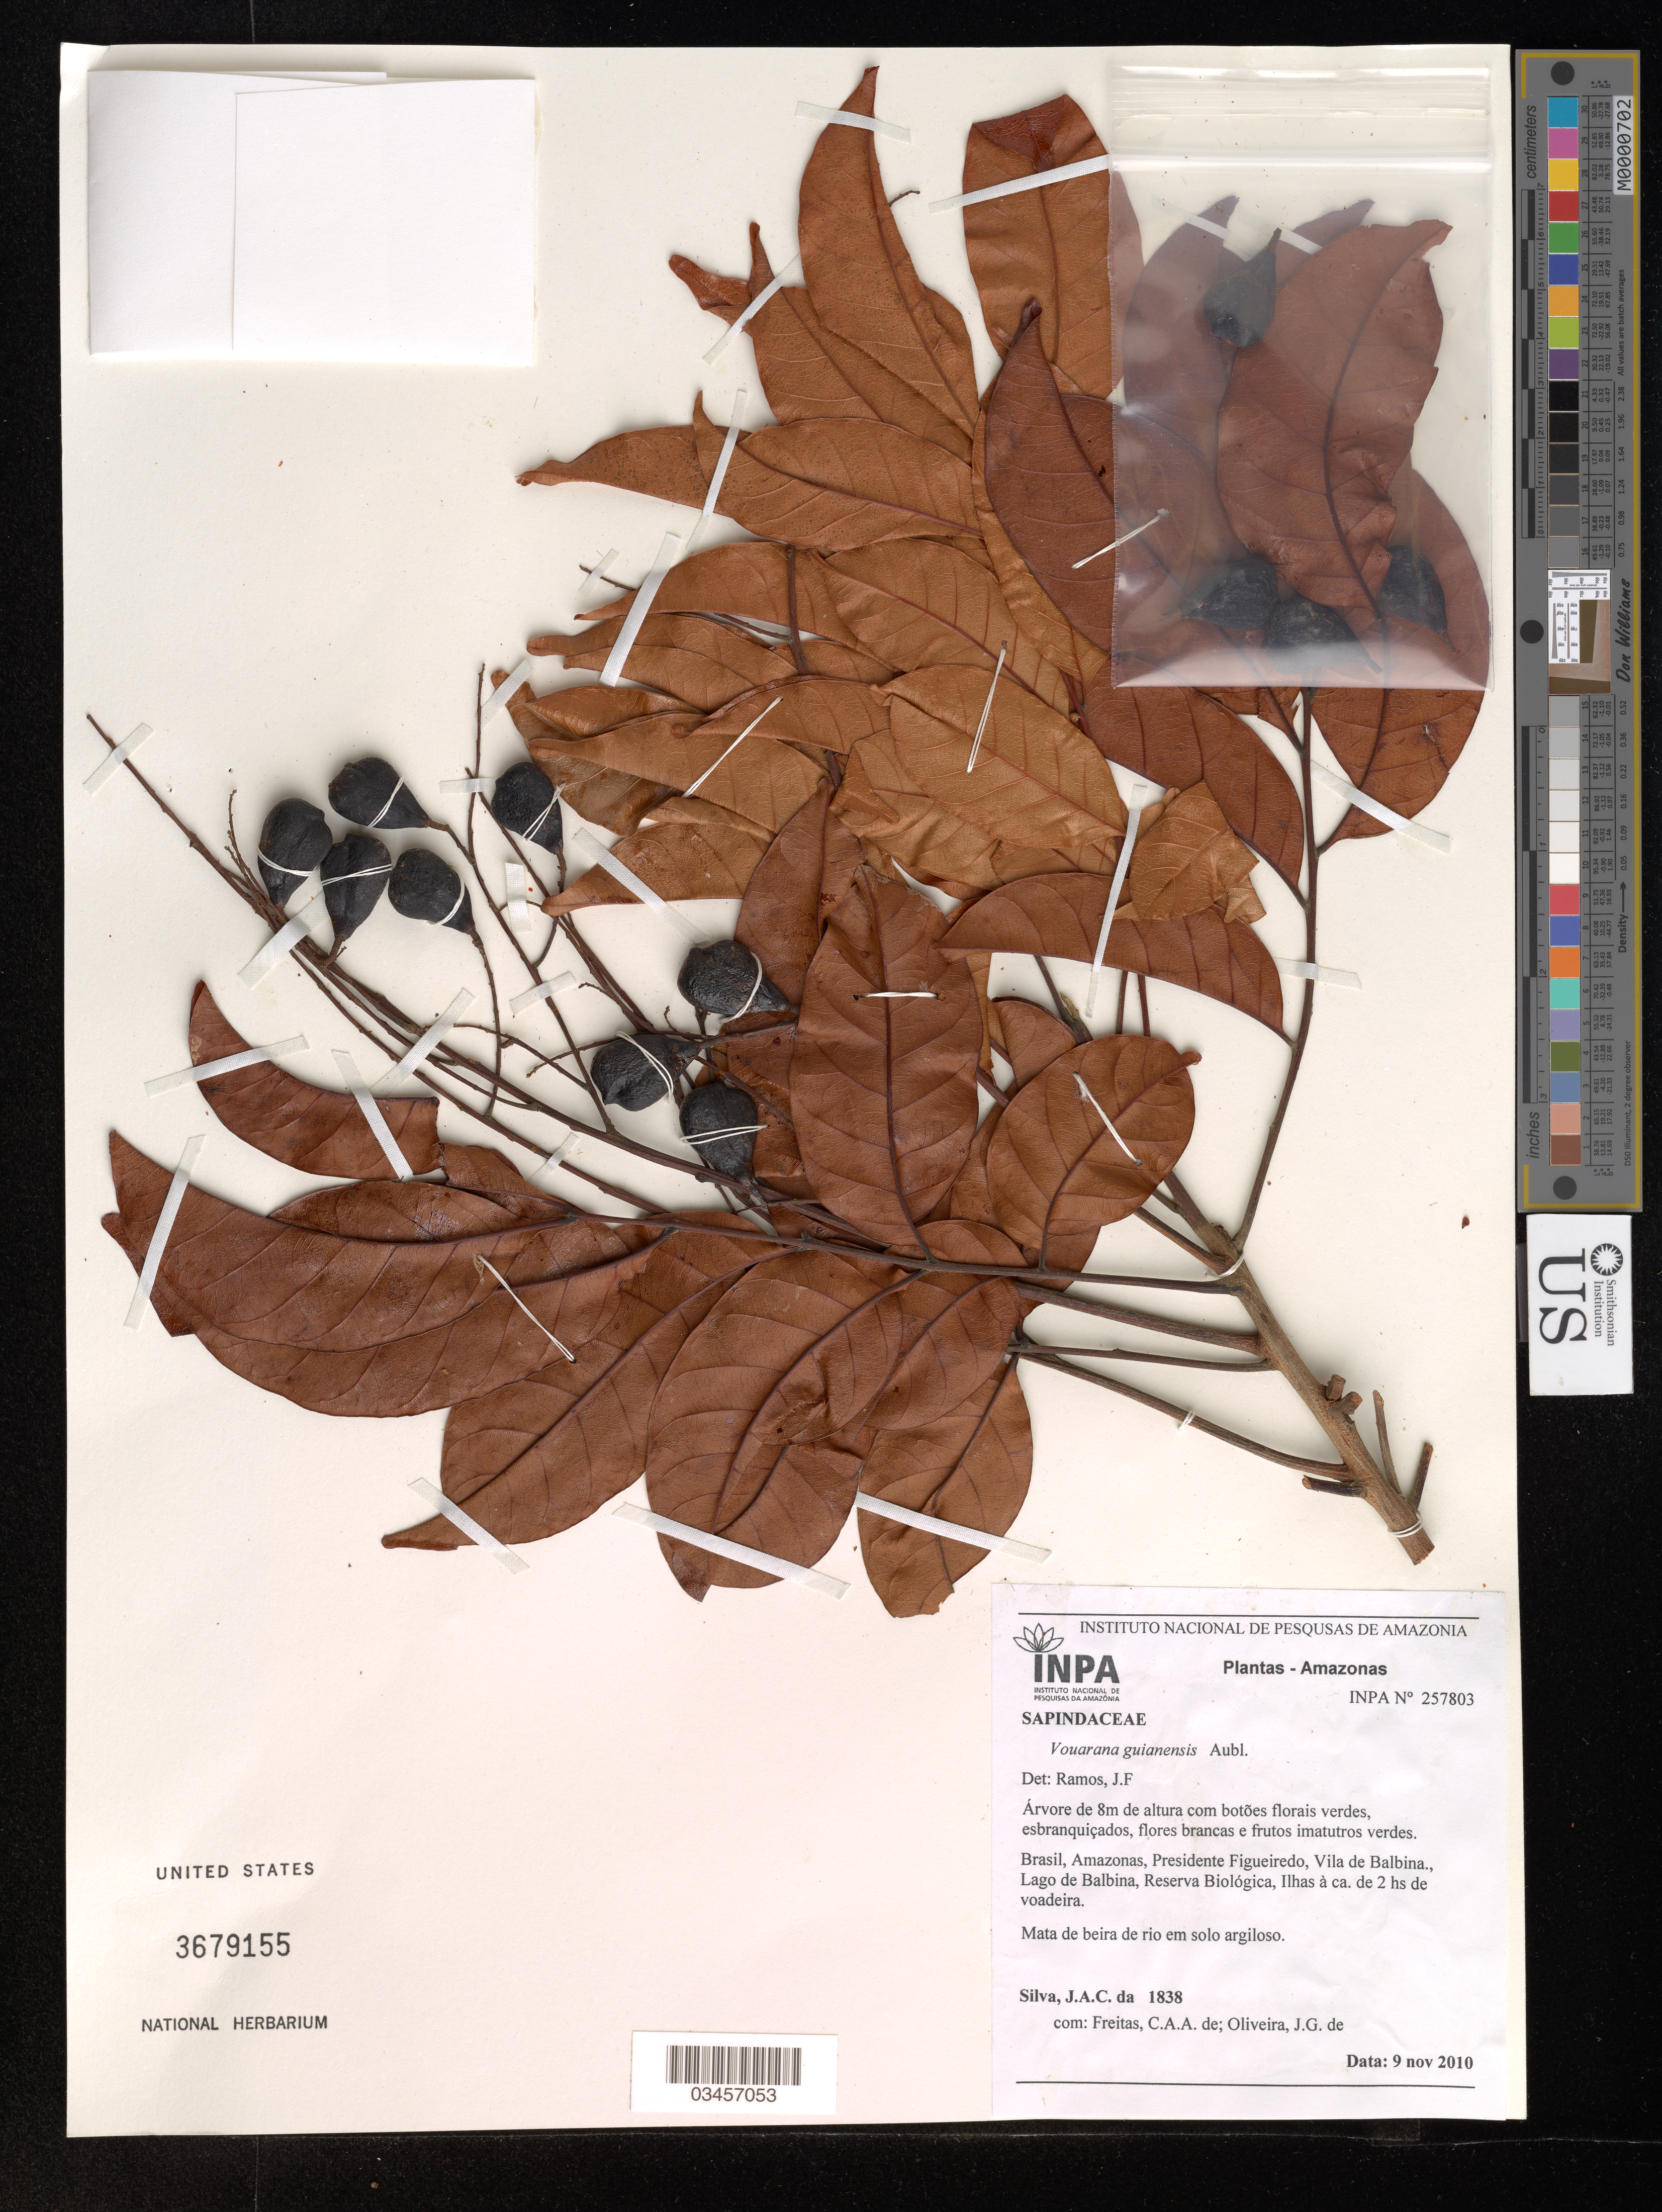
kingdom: Plantae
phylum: Tracheophyta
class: Magnoliopsida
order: Sapindales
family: Sapindaceae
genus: Vouarana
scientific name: Vouarana guianensis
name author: Aubl.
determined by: Ramos, J. F.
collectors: J. A. C. Silva & J. E. d. Oliveira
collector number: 1838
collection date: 2010-11-09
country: Brazil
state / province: Amazonas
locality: Presidente Figueiredo, Vila de Balbina. Lago de Balbina, Reserva Biológica, Ilhas ca. de 2 hs de voadeira.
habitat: Mata de beira de río em solo argiloso.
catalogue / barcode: US 3679155